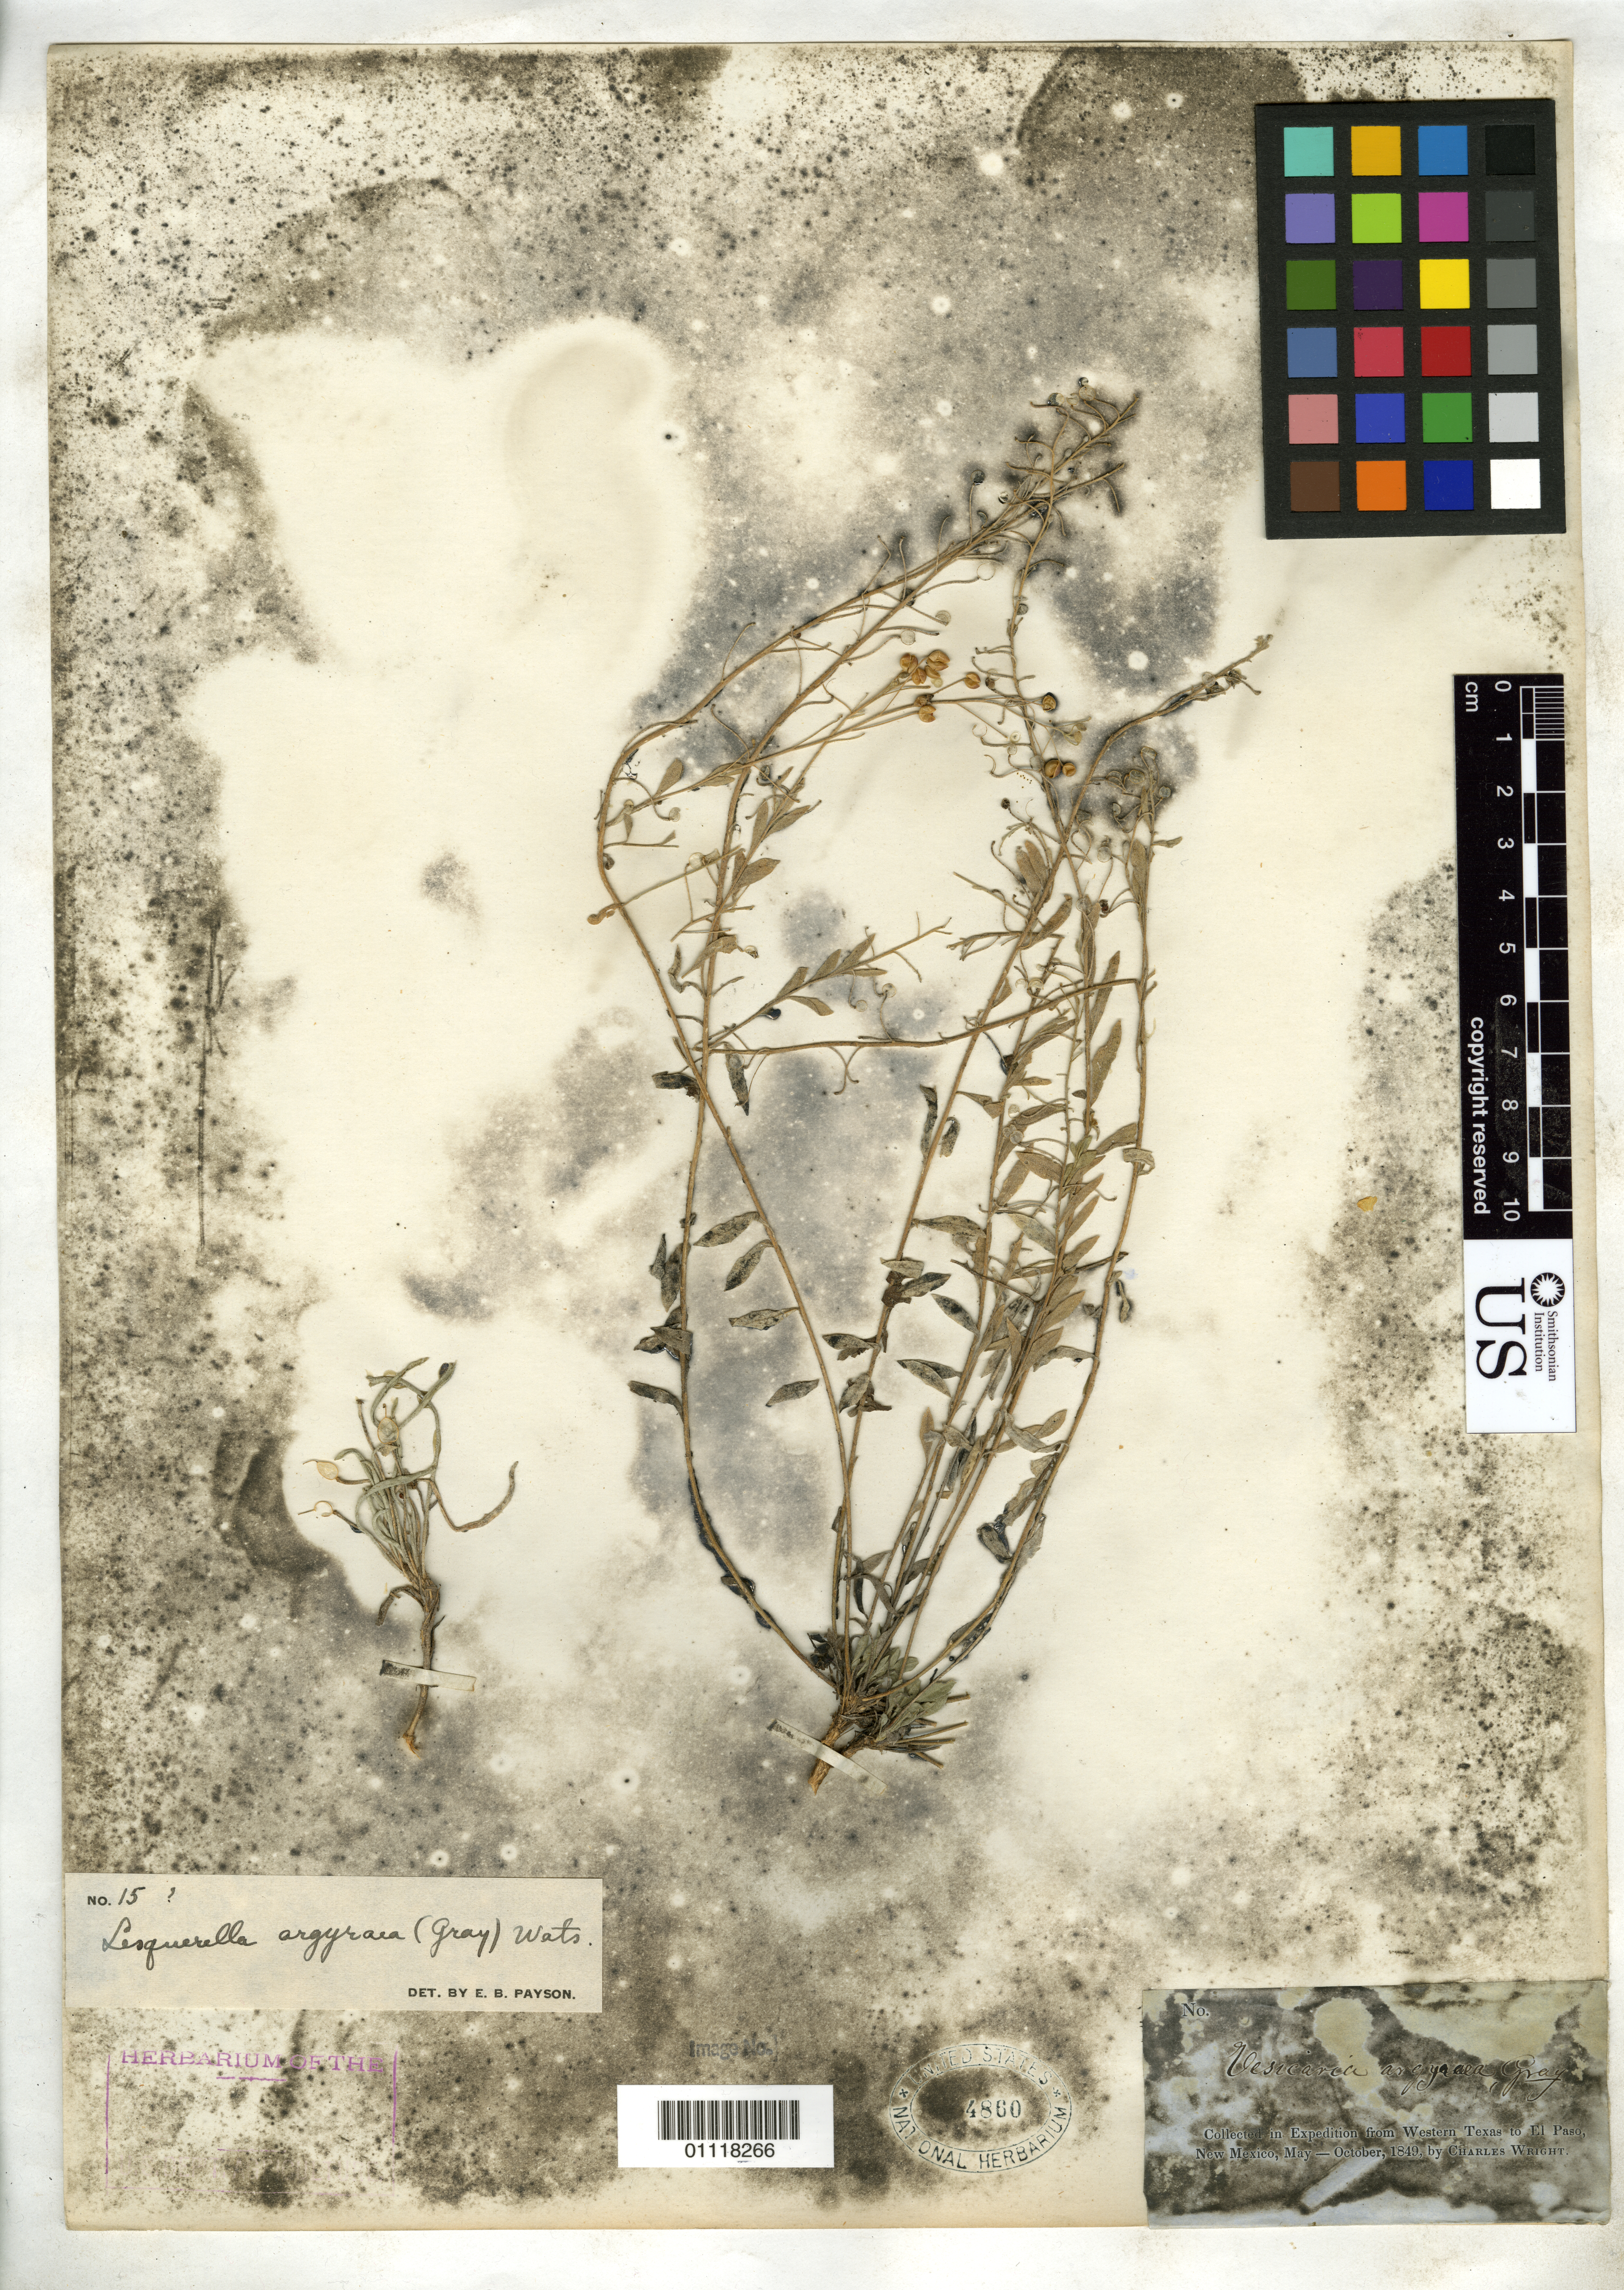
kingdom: Plantae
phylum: Tracheophyta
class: Magnoliopsida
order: Brassicales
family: Brassicaceae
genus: Lesquerella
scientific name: Lesquerella argyraea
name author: (A. Gray) S. Watson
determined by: Payson, E. B.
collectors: C. Wright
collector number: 15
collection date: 1849-05/1849-10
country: United States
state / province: New Mexico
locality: Western Texas to El Paso.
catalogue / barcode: US 4860